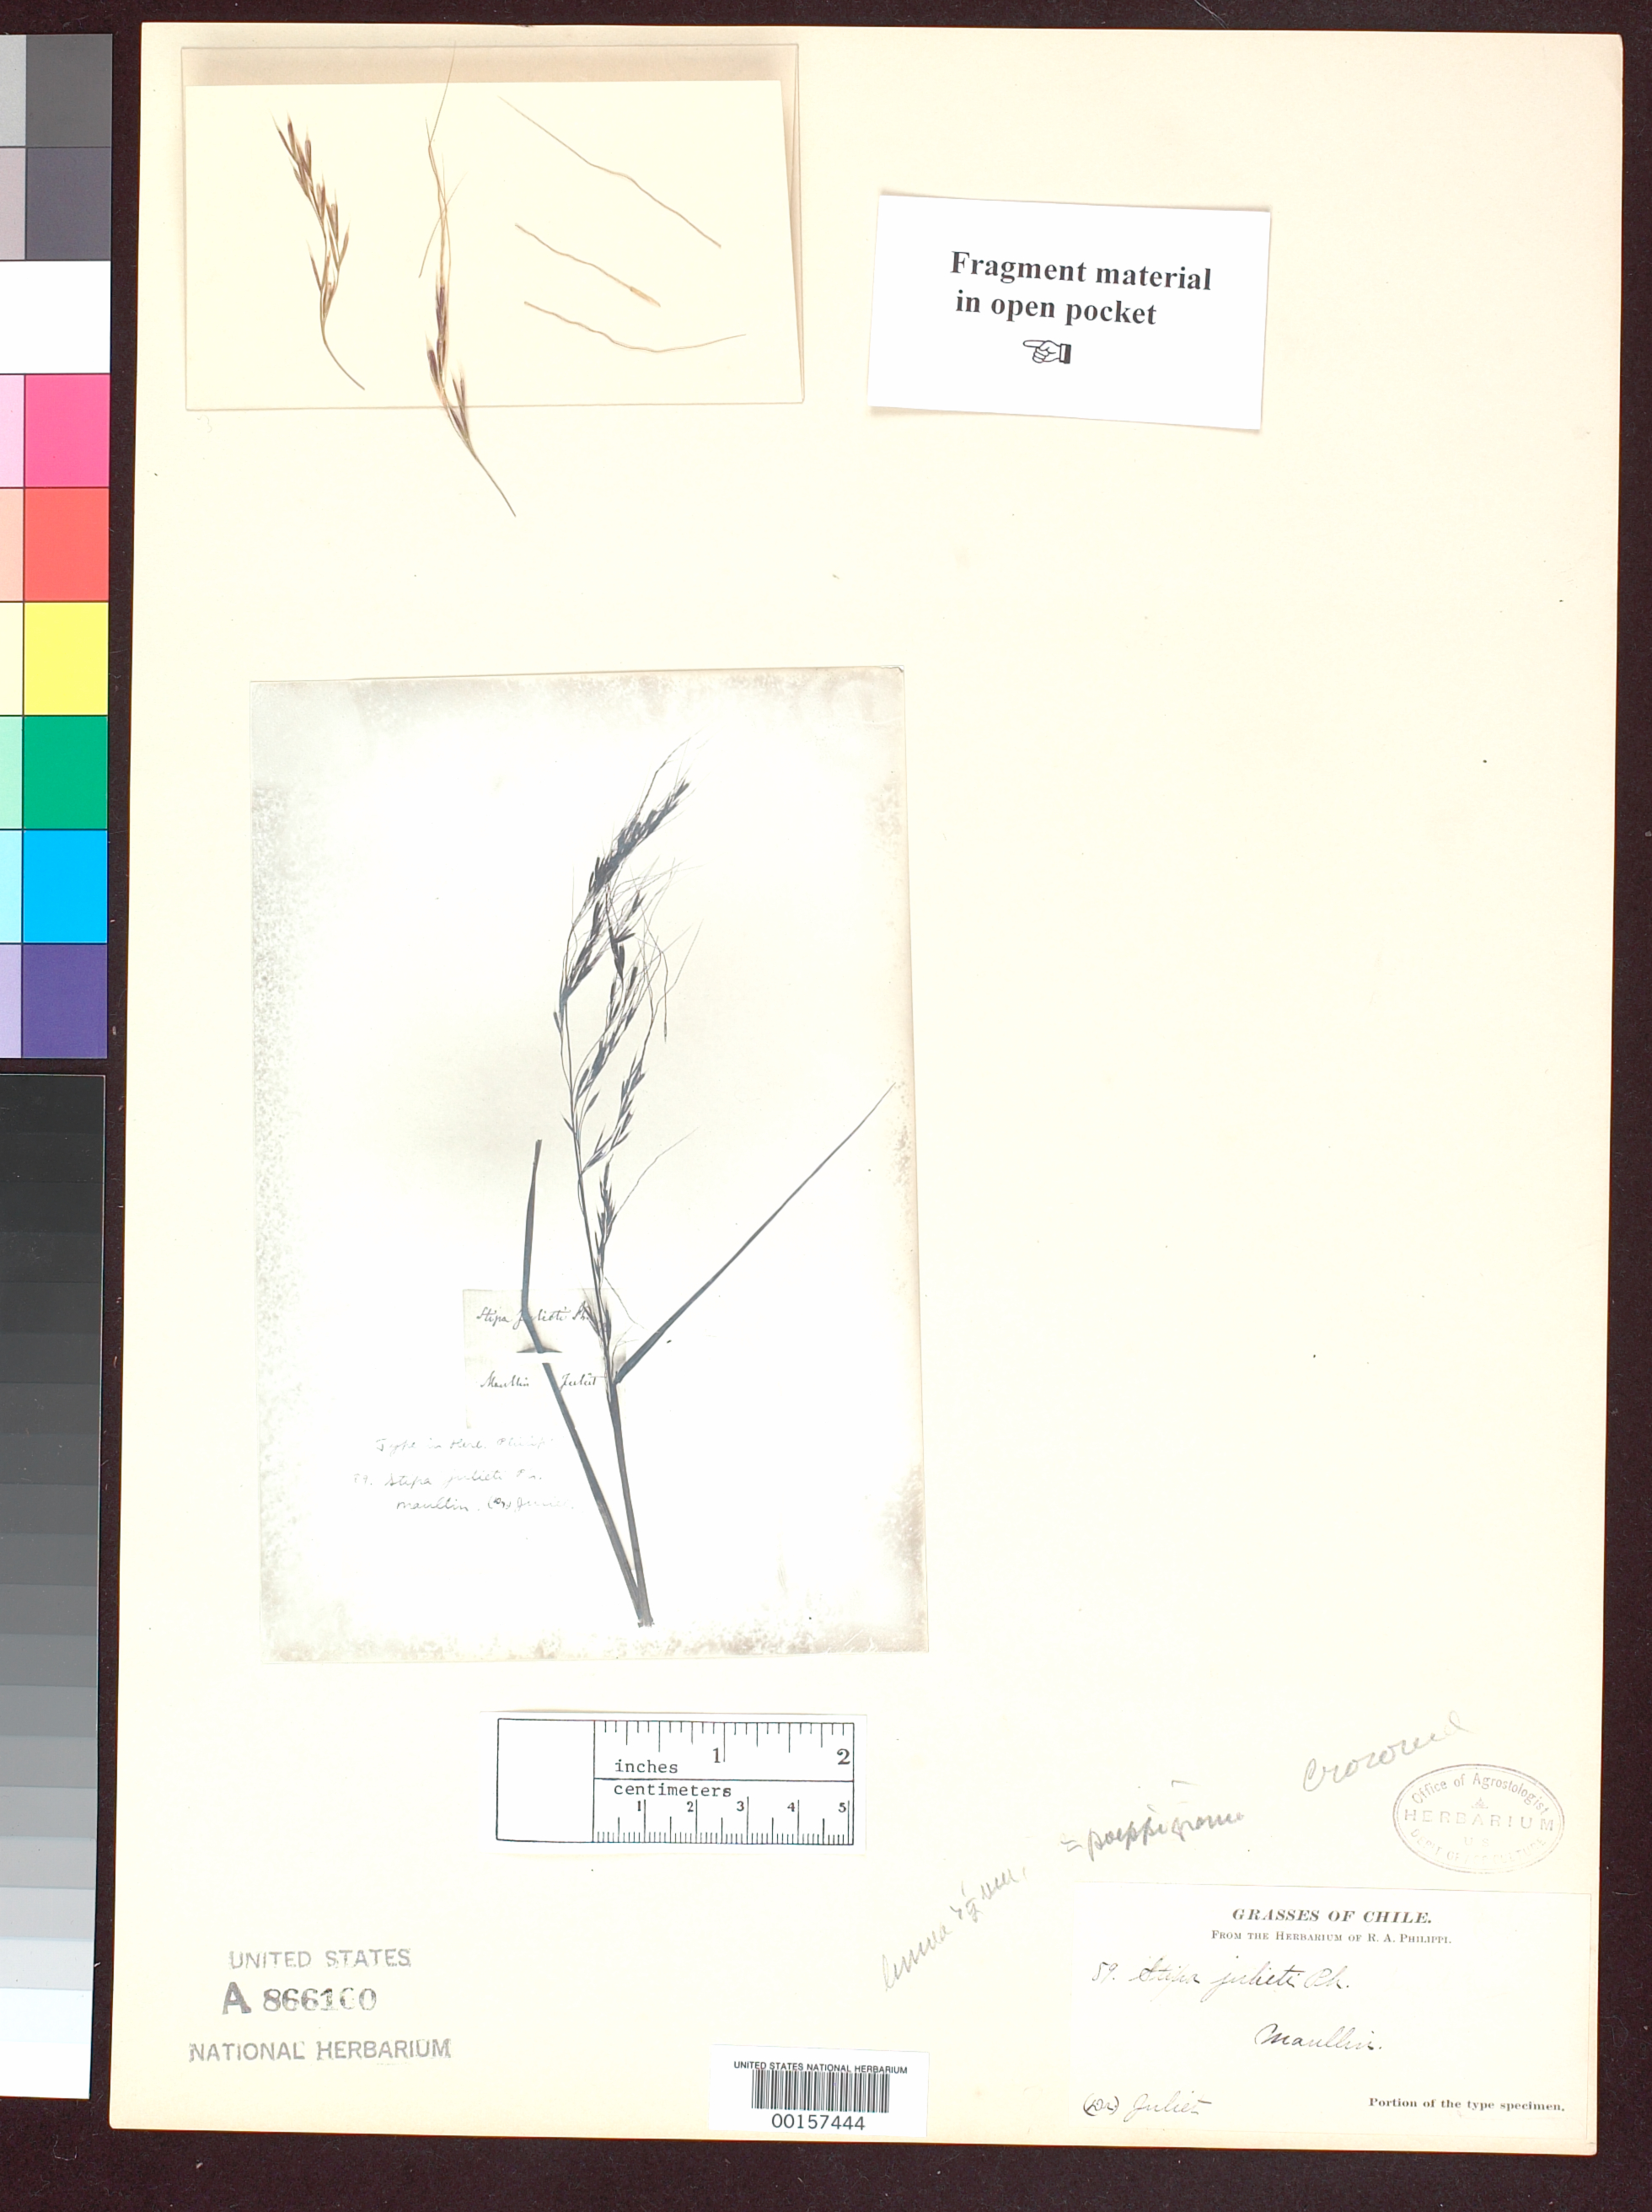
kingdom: Plantae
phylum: Tracheophyta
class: Liliopsida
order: Poales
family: Poaceae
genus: Stipa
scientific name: Stipa julieti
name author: Phil.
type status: Type Fragment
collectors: C. Juliet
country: Chile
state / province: Los Lagos (X)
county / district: Llanquihue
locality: Maullin River.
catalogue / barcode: US 866100A